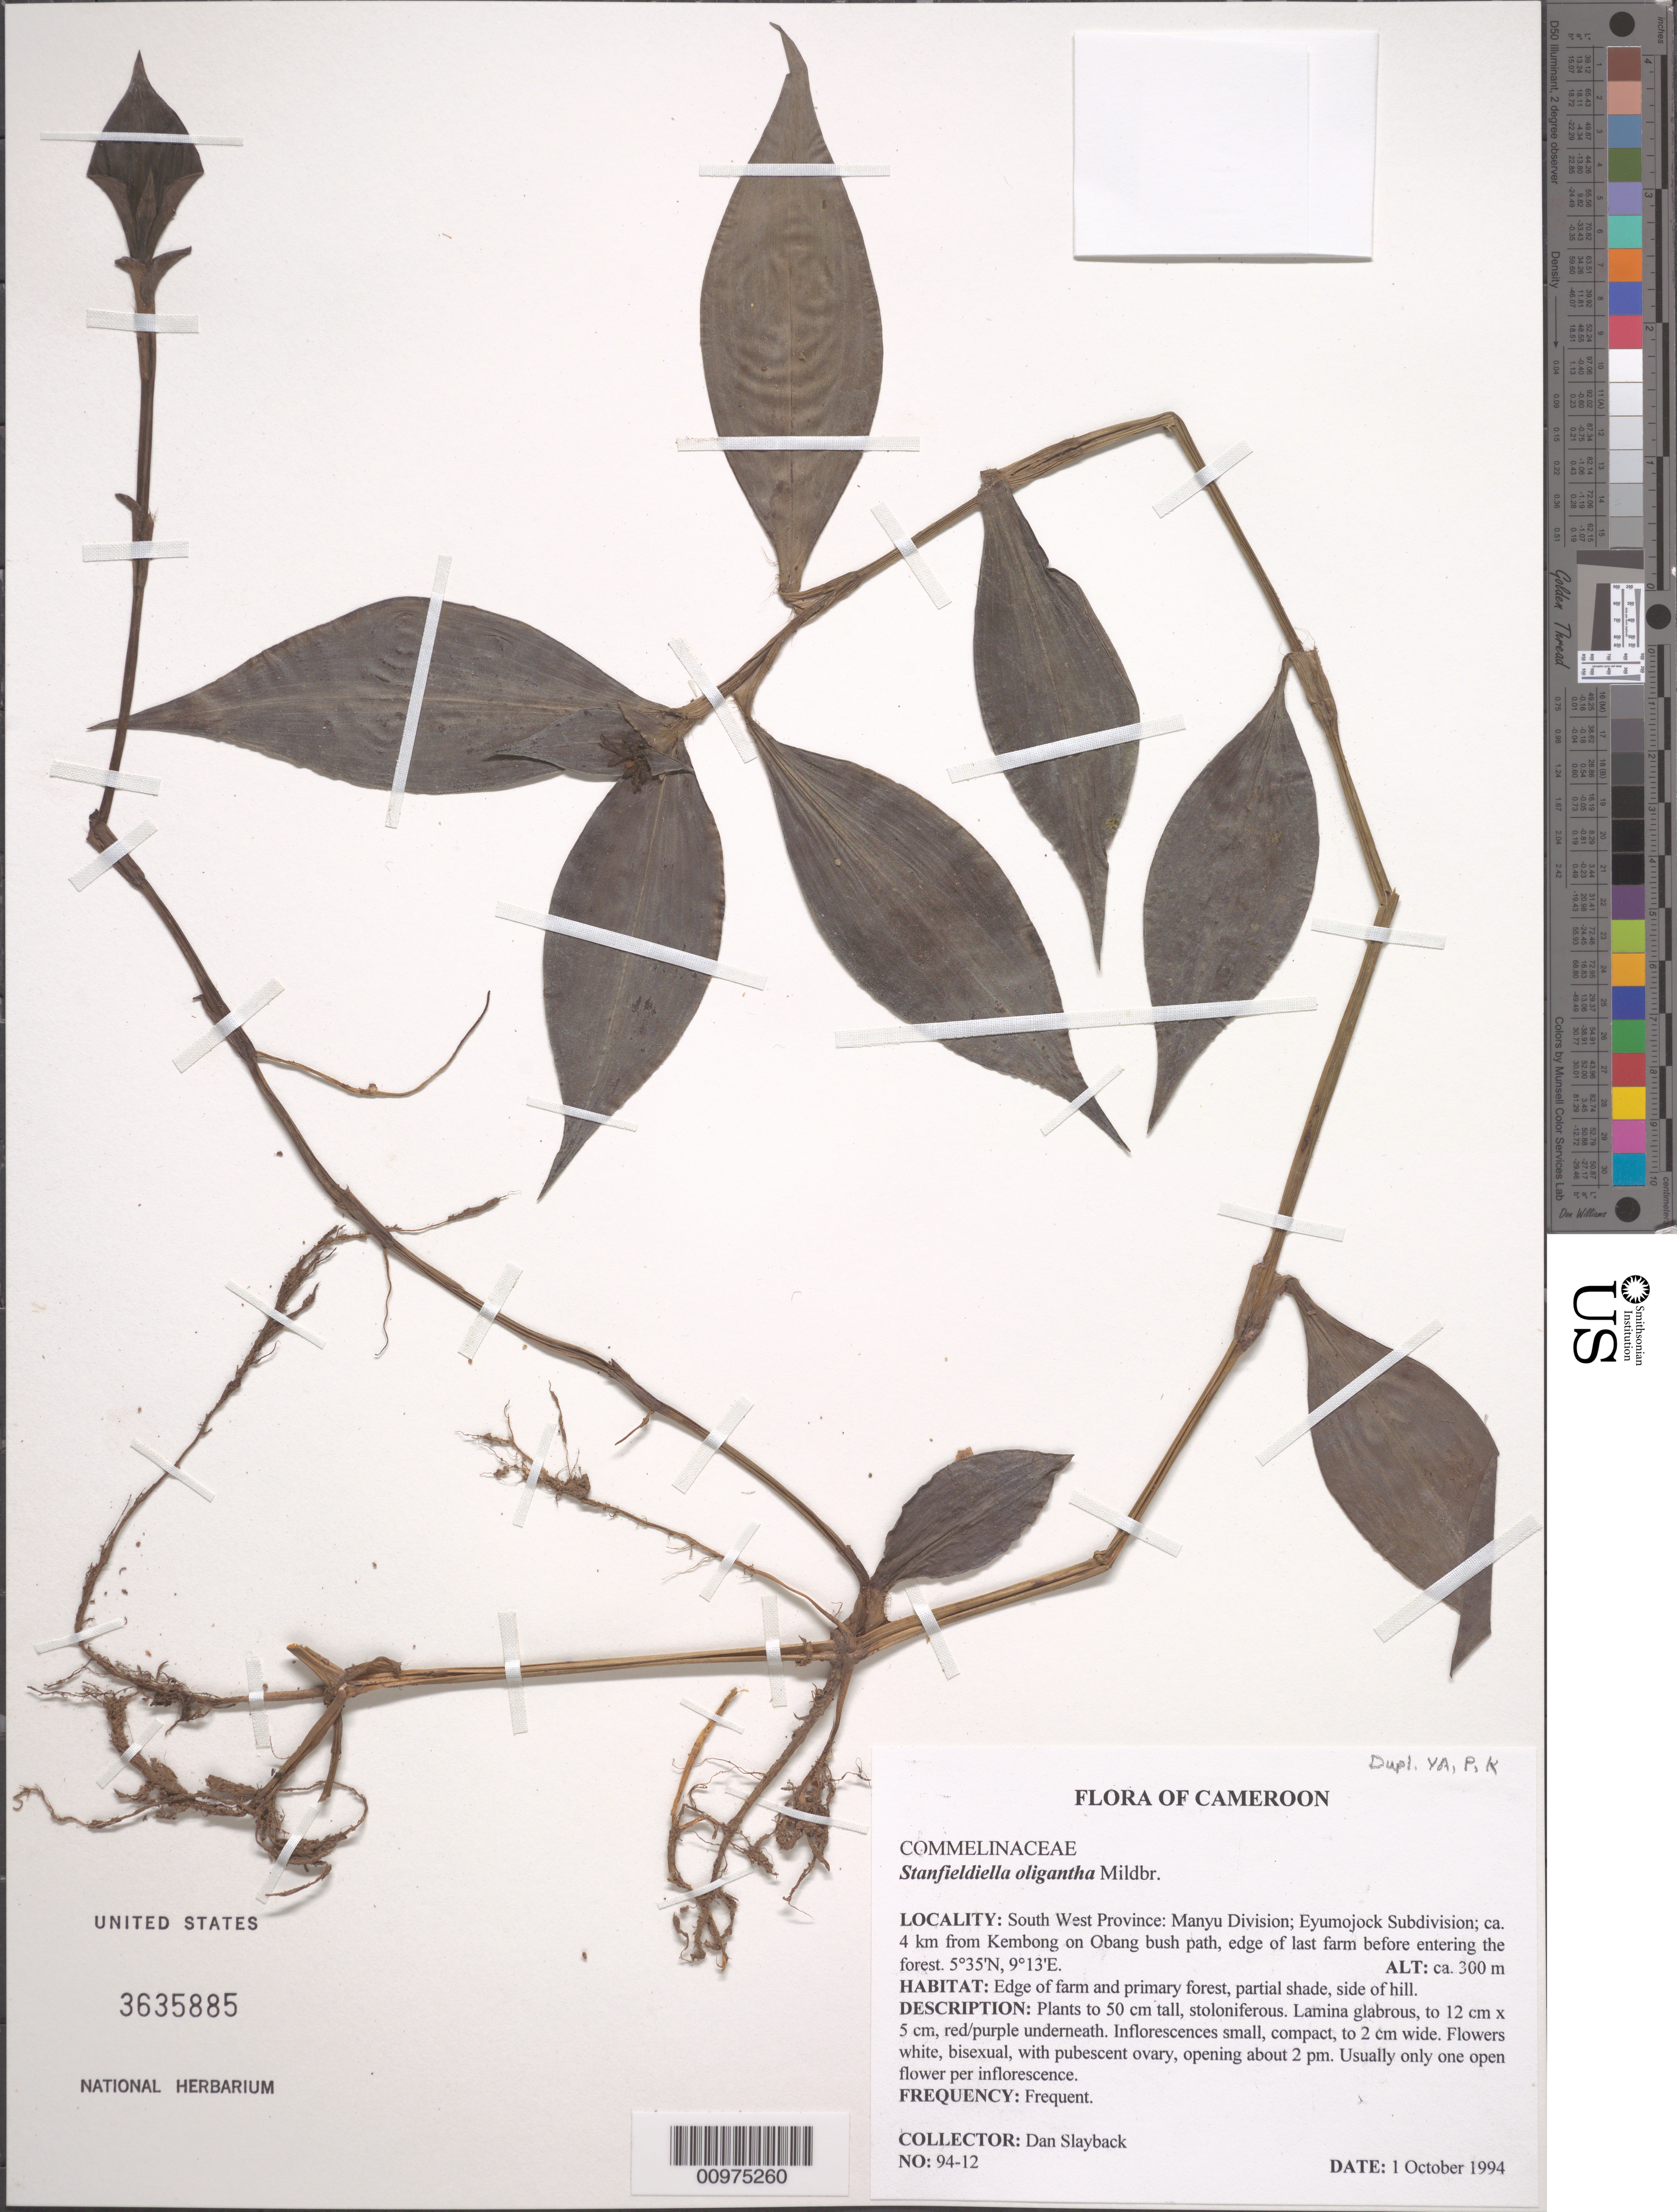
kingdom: Plantae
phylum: Tracheophyta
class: Liliopsida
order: Commelinales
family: Commelinaceae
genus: Stanfieldiella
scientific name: Stanfieldiella oligantha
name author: (Mildbr.) Brenan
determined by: Faden, Robert B., (US), Smithsonian Institution - National Museum of Natural History (UNITED STATES)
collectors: D. Slayback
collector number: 94-12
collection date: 1994-10-01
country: Cameroon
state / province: Sud-Ouest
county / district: Manyu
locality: ca. 4 km from Kembong on Obang bush path, edge of last farm before entering the forest.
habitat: Edge of farm and primary forest, partial shade, side of hill.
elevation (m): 300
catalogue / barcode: US 3635885